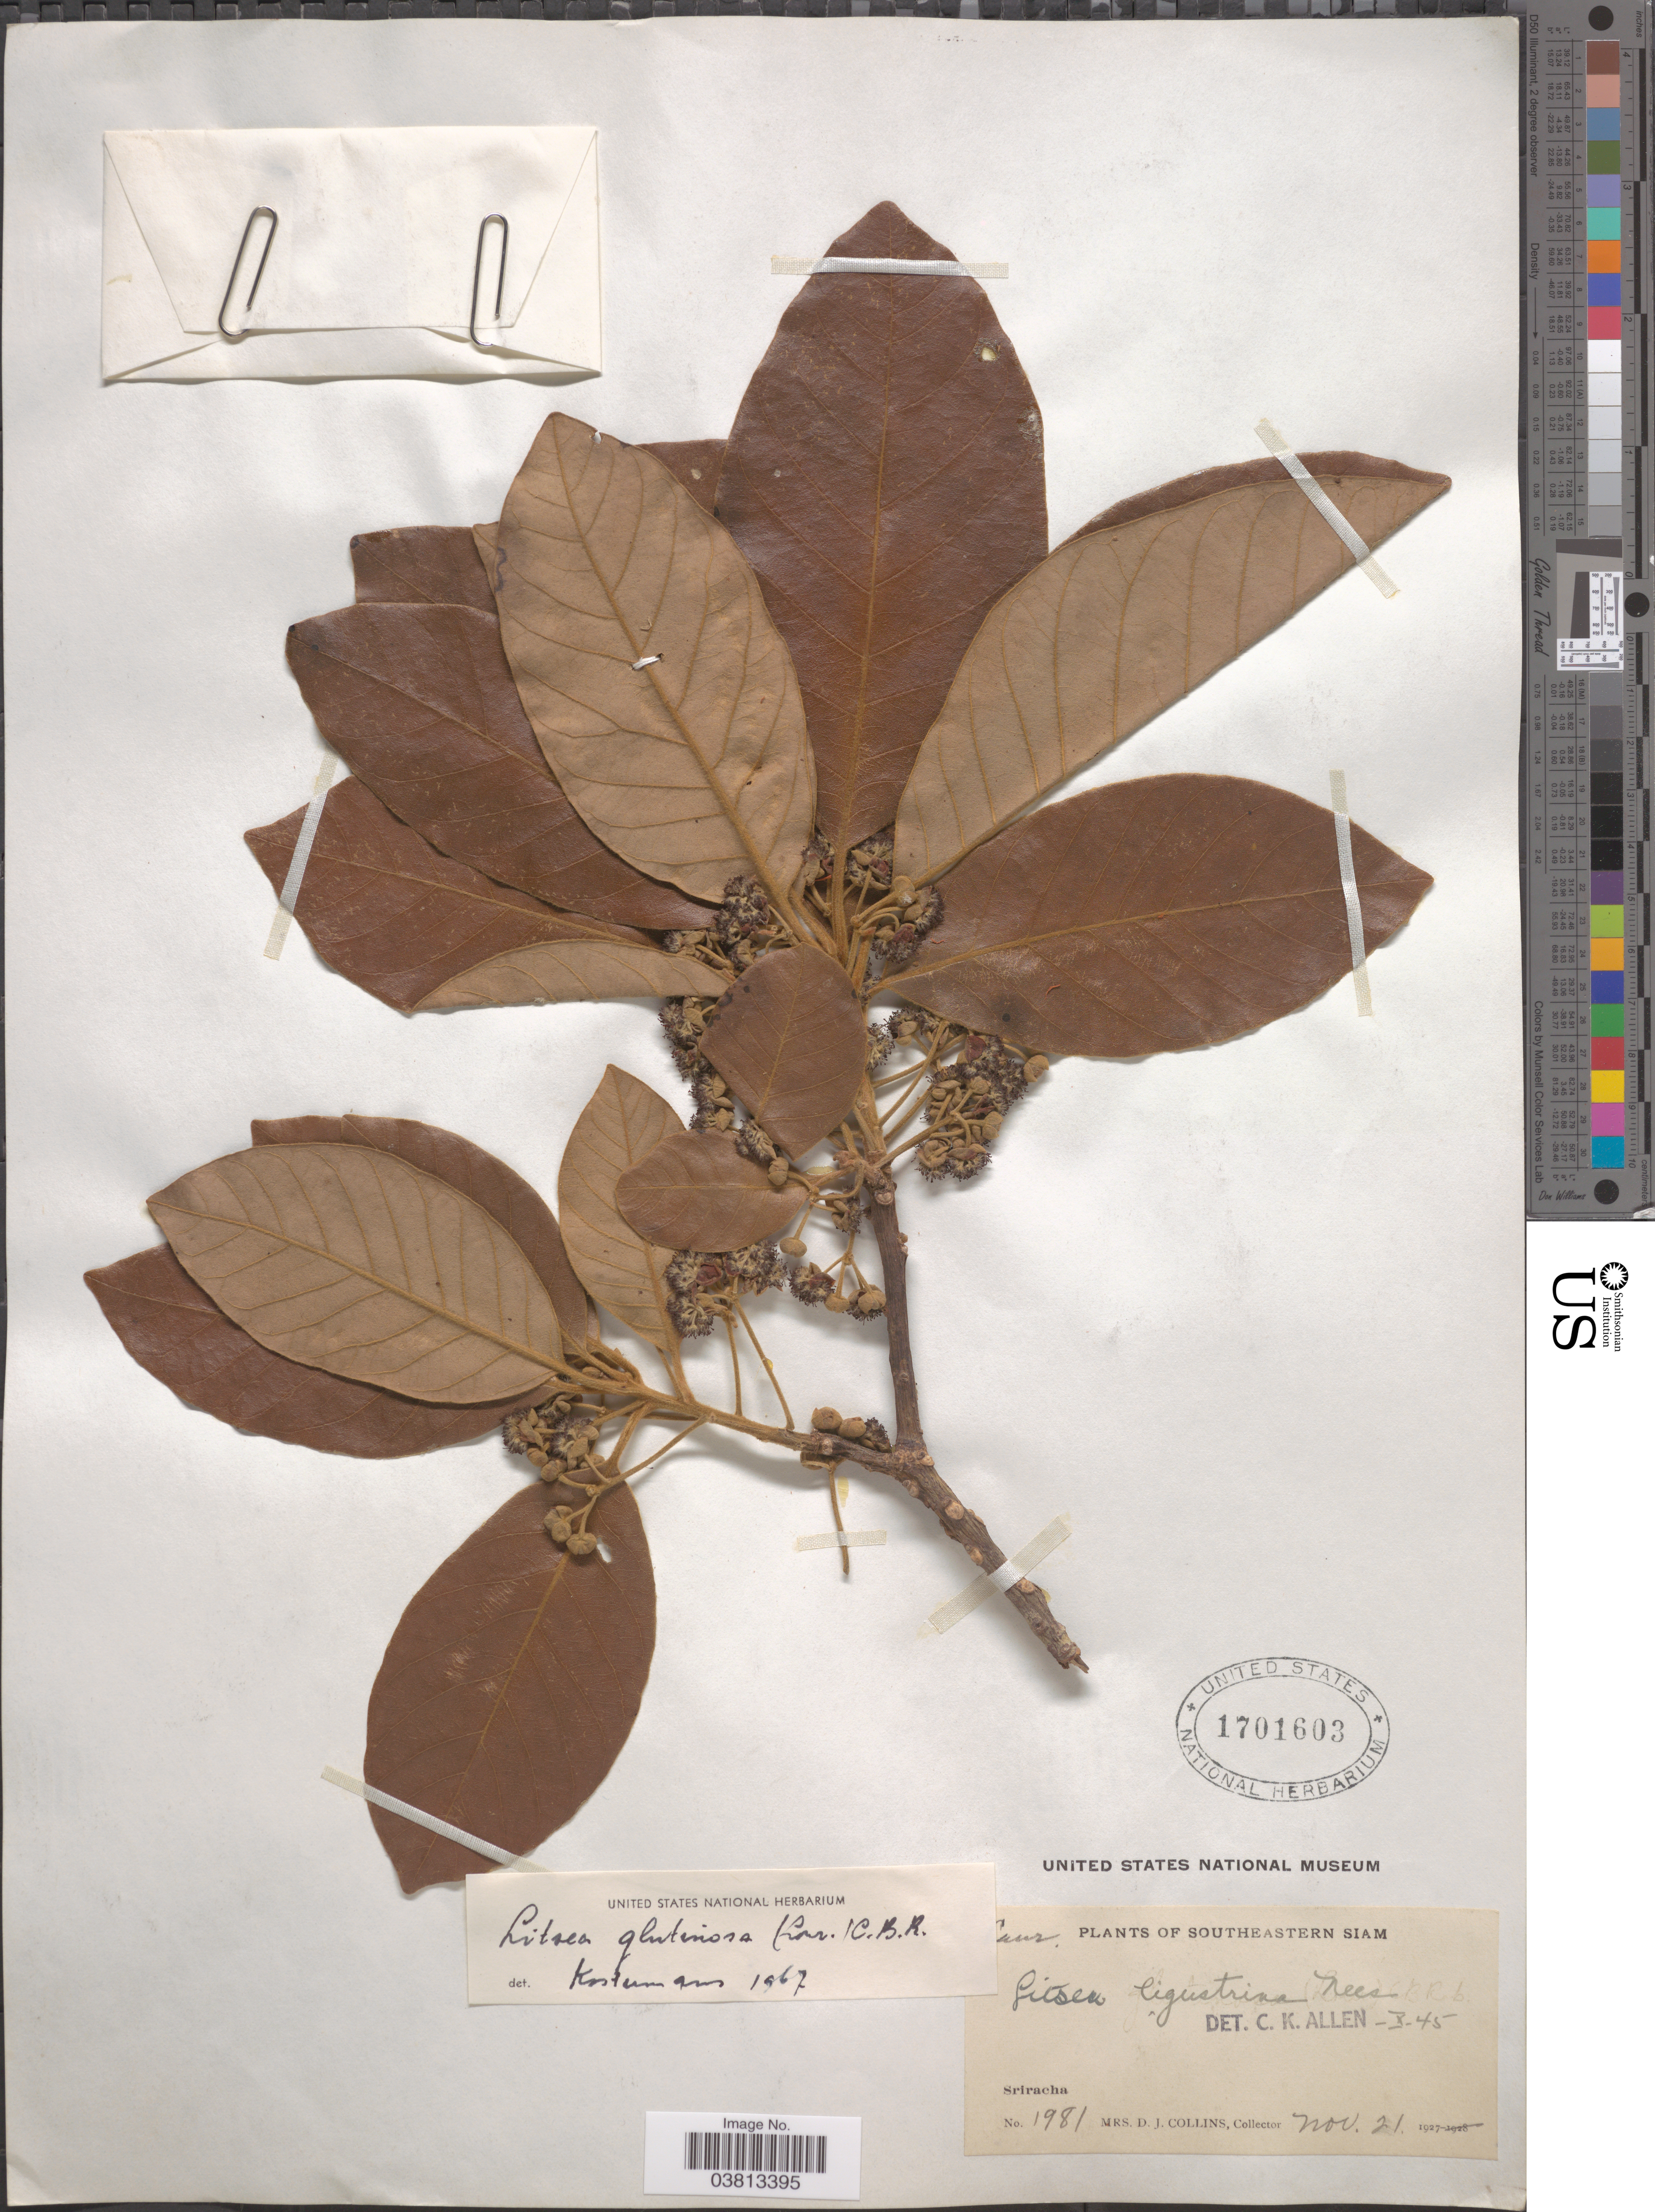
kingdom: Plantae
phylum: Tracheophyta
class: Magnoliopsida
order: Laurales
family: Lauraceae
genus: Litsea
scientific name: Litsea glutinosa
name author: (Lour.) C.B. Rob.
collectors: Mrs. D. J. Collins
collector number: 1981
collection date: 1927-11-21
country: Thailand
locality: Southeastern Siam. Sriracha.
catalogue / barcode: US 1701603